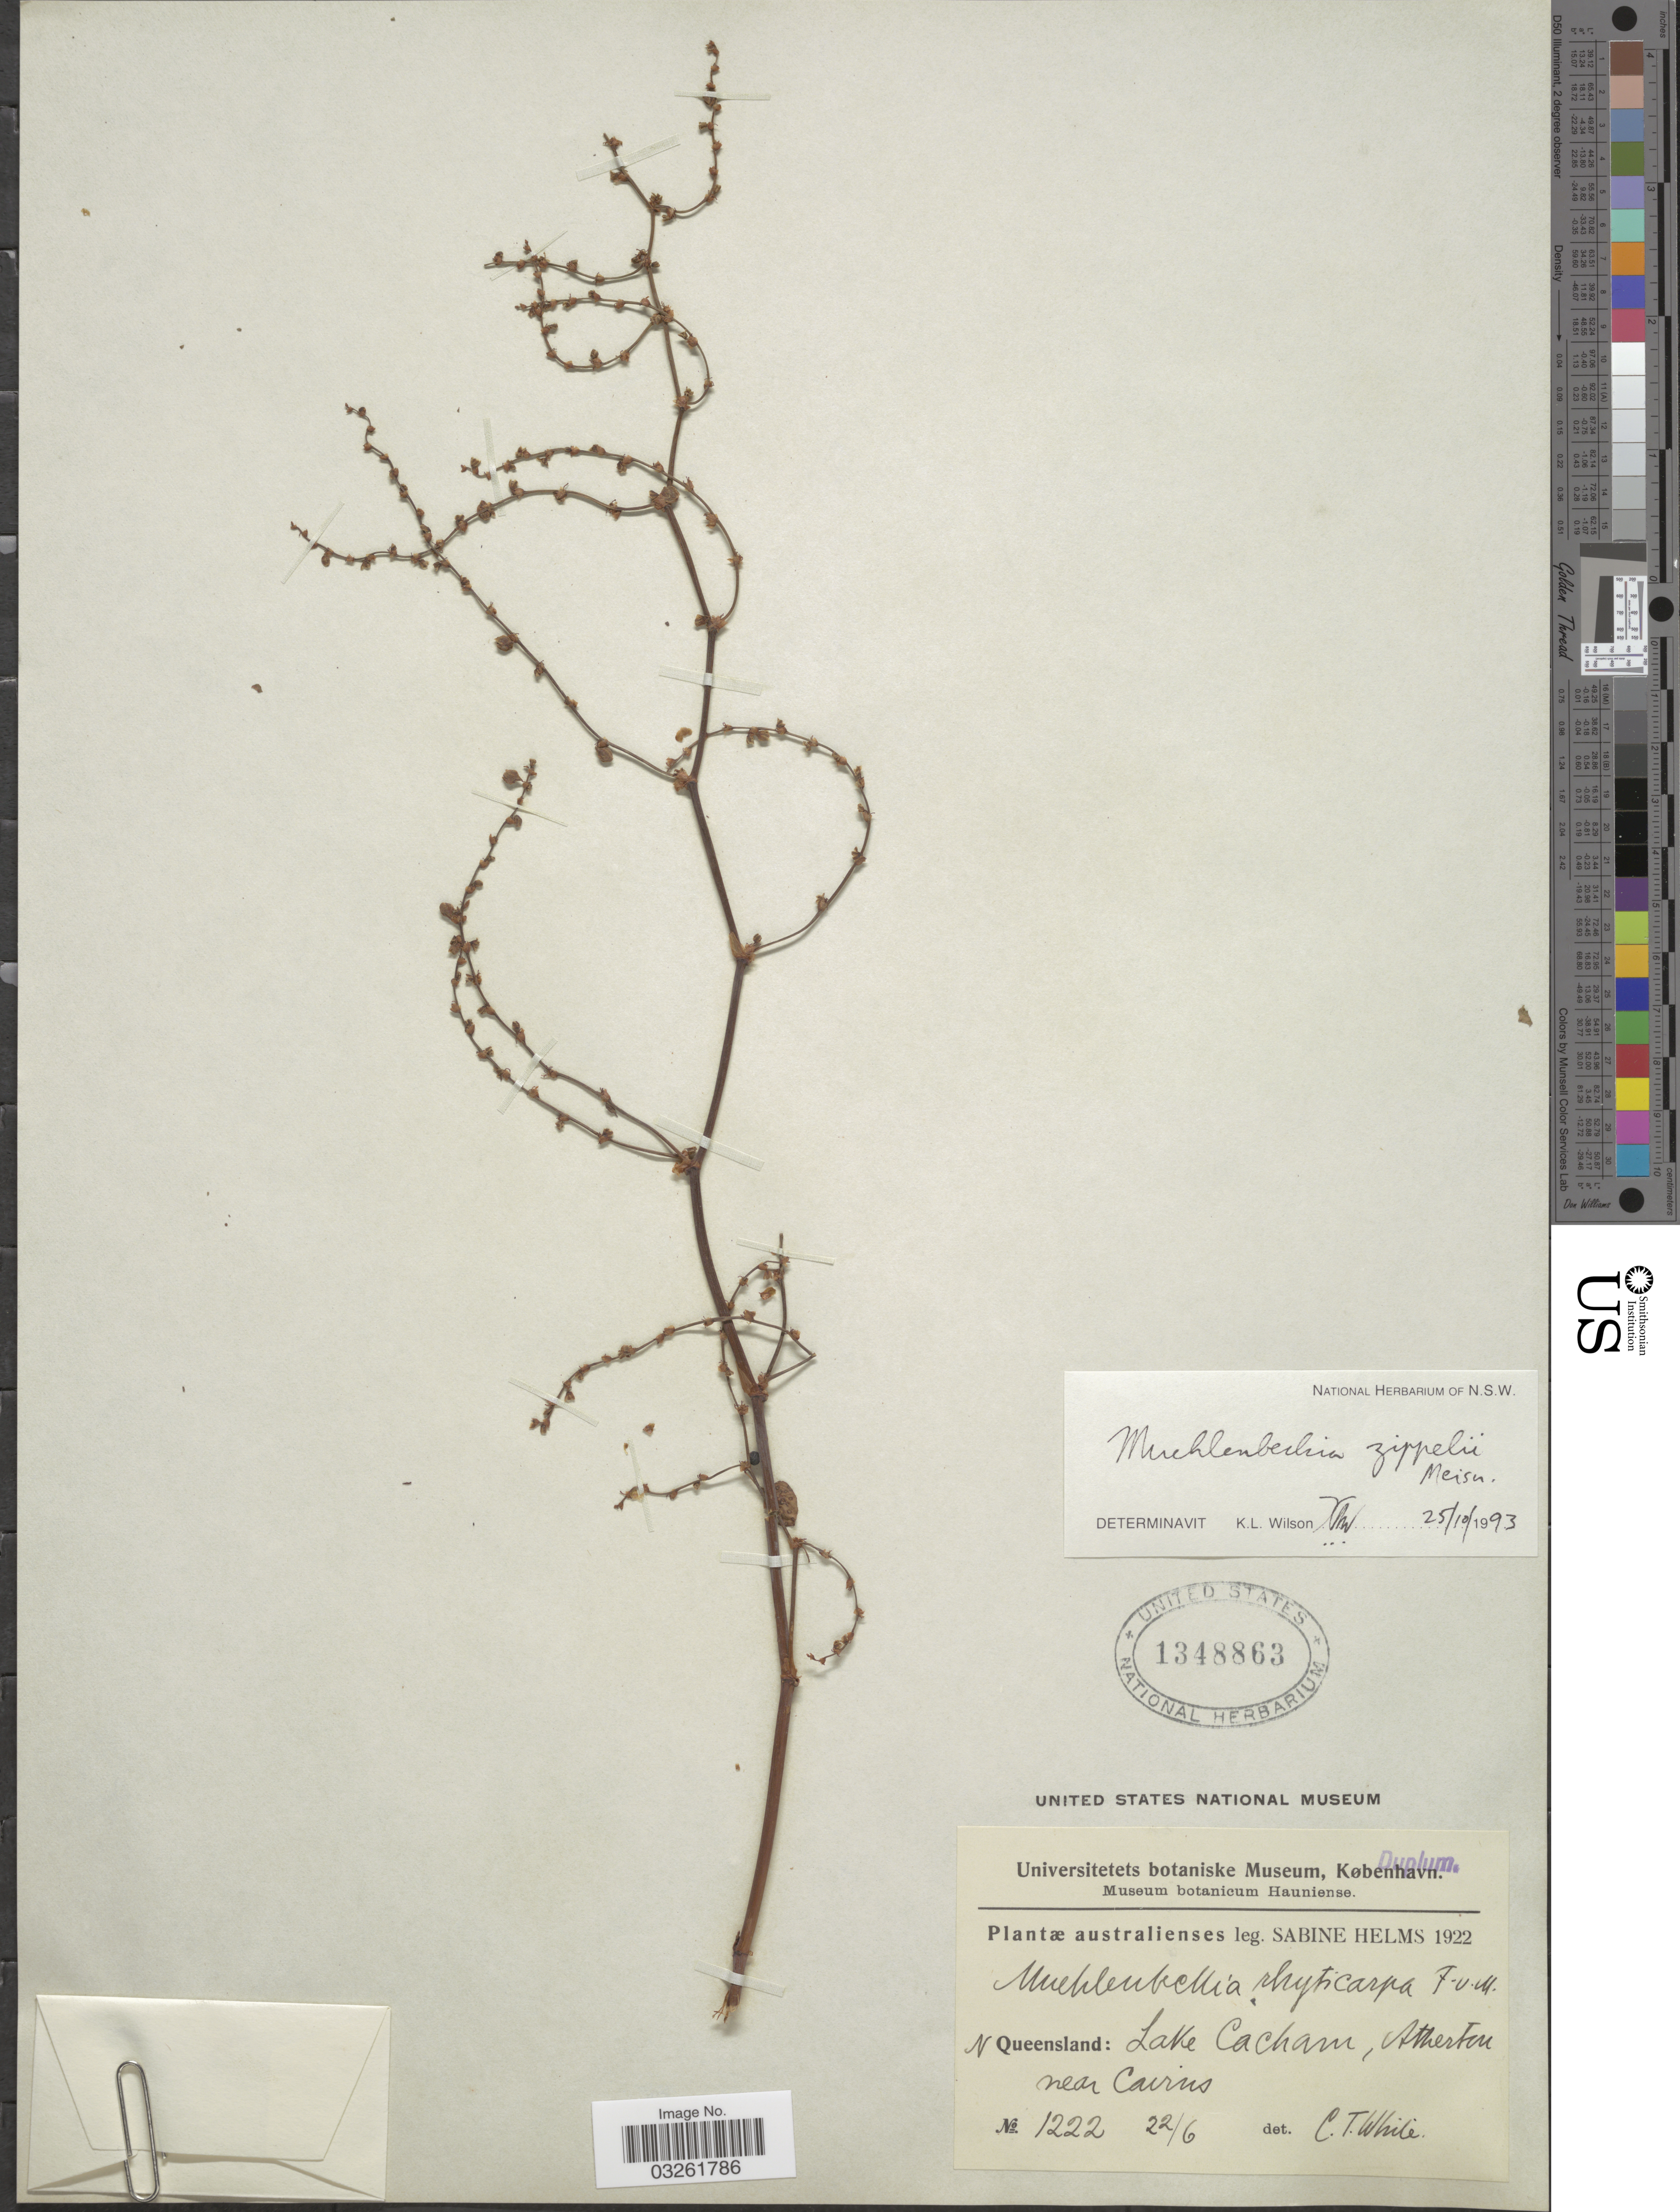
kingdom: Plantae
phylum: Tracheophyta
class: Magnoliopsida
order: Caryophyllales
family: Polygonaceae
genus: Muehlenbeckia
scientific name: Muehlenbeckia rhyticarya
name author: F. Muell.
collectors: S. Helms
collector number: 1222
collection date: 1922-06-22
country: Australia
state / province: Queensland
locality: N. Queensland: Lake Cacham, Atherton near Cairns.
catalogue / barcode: US 1348863